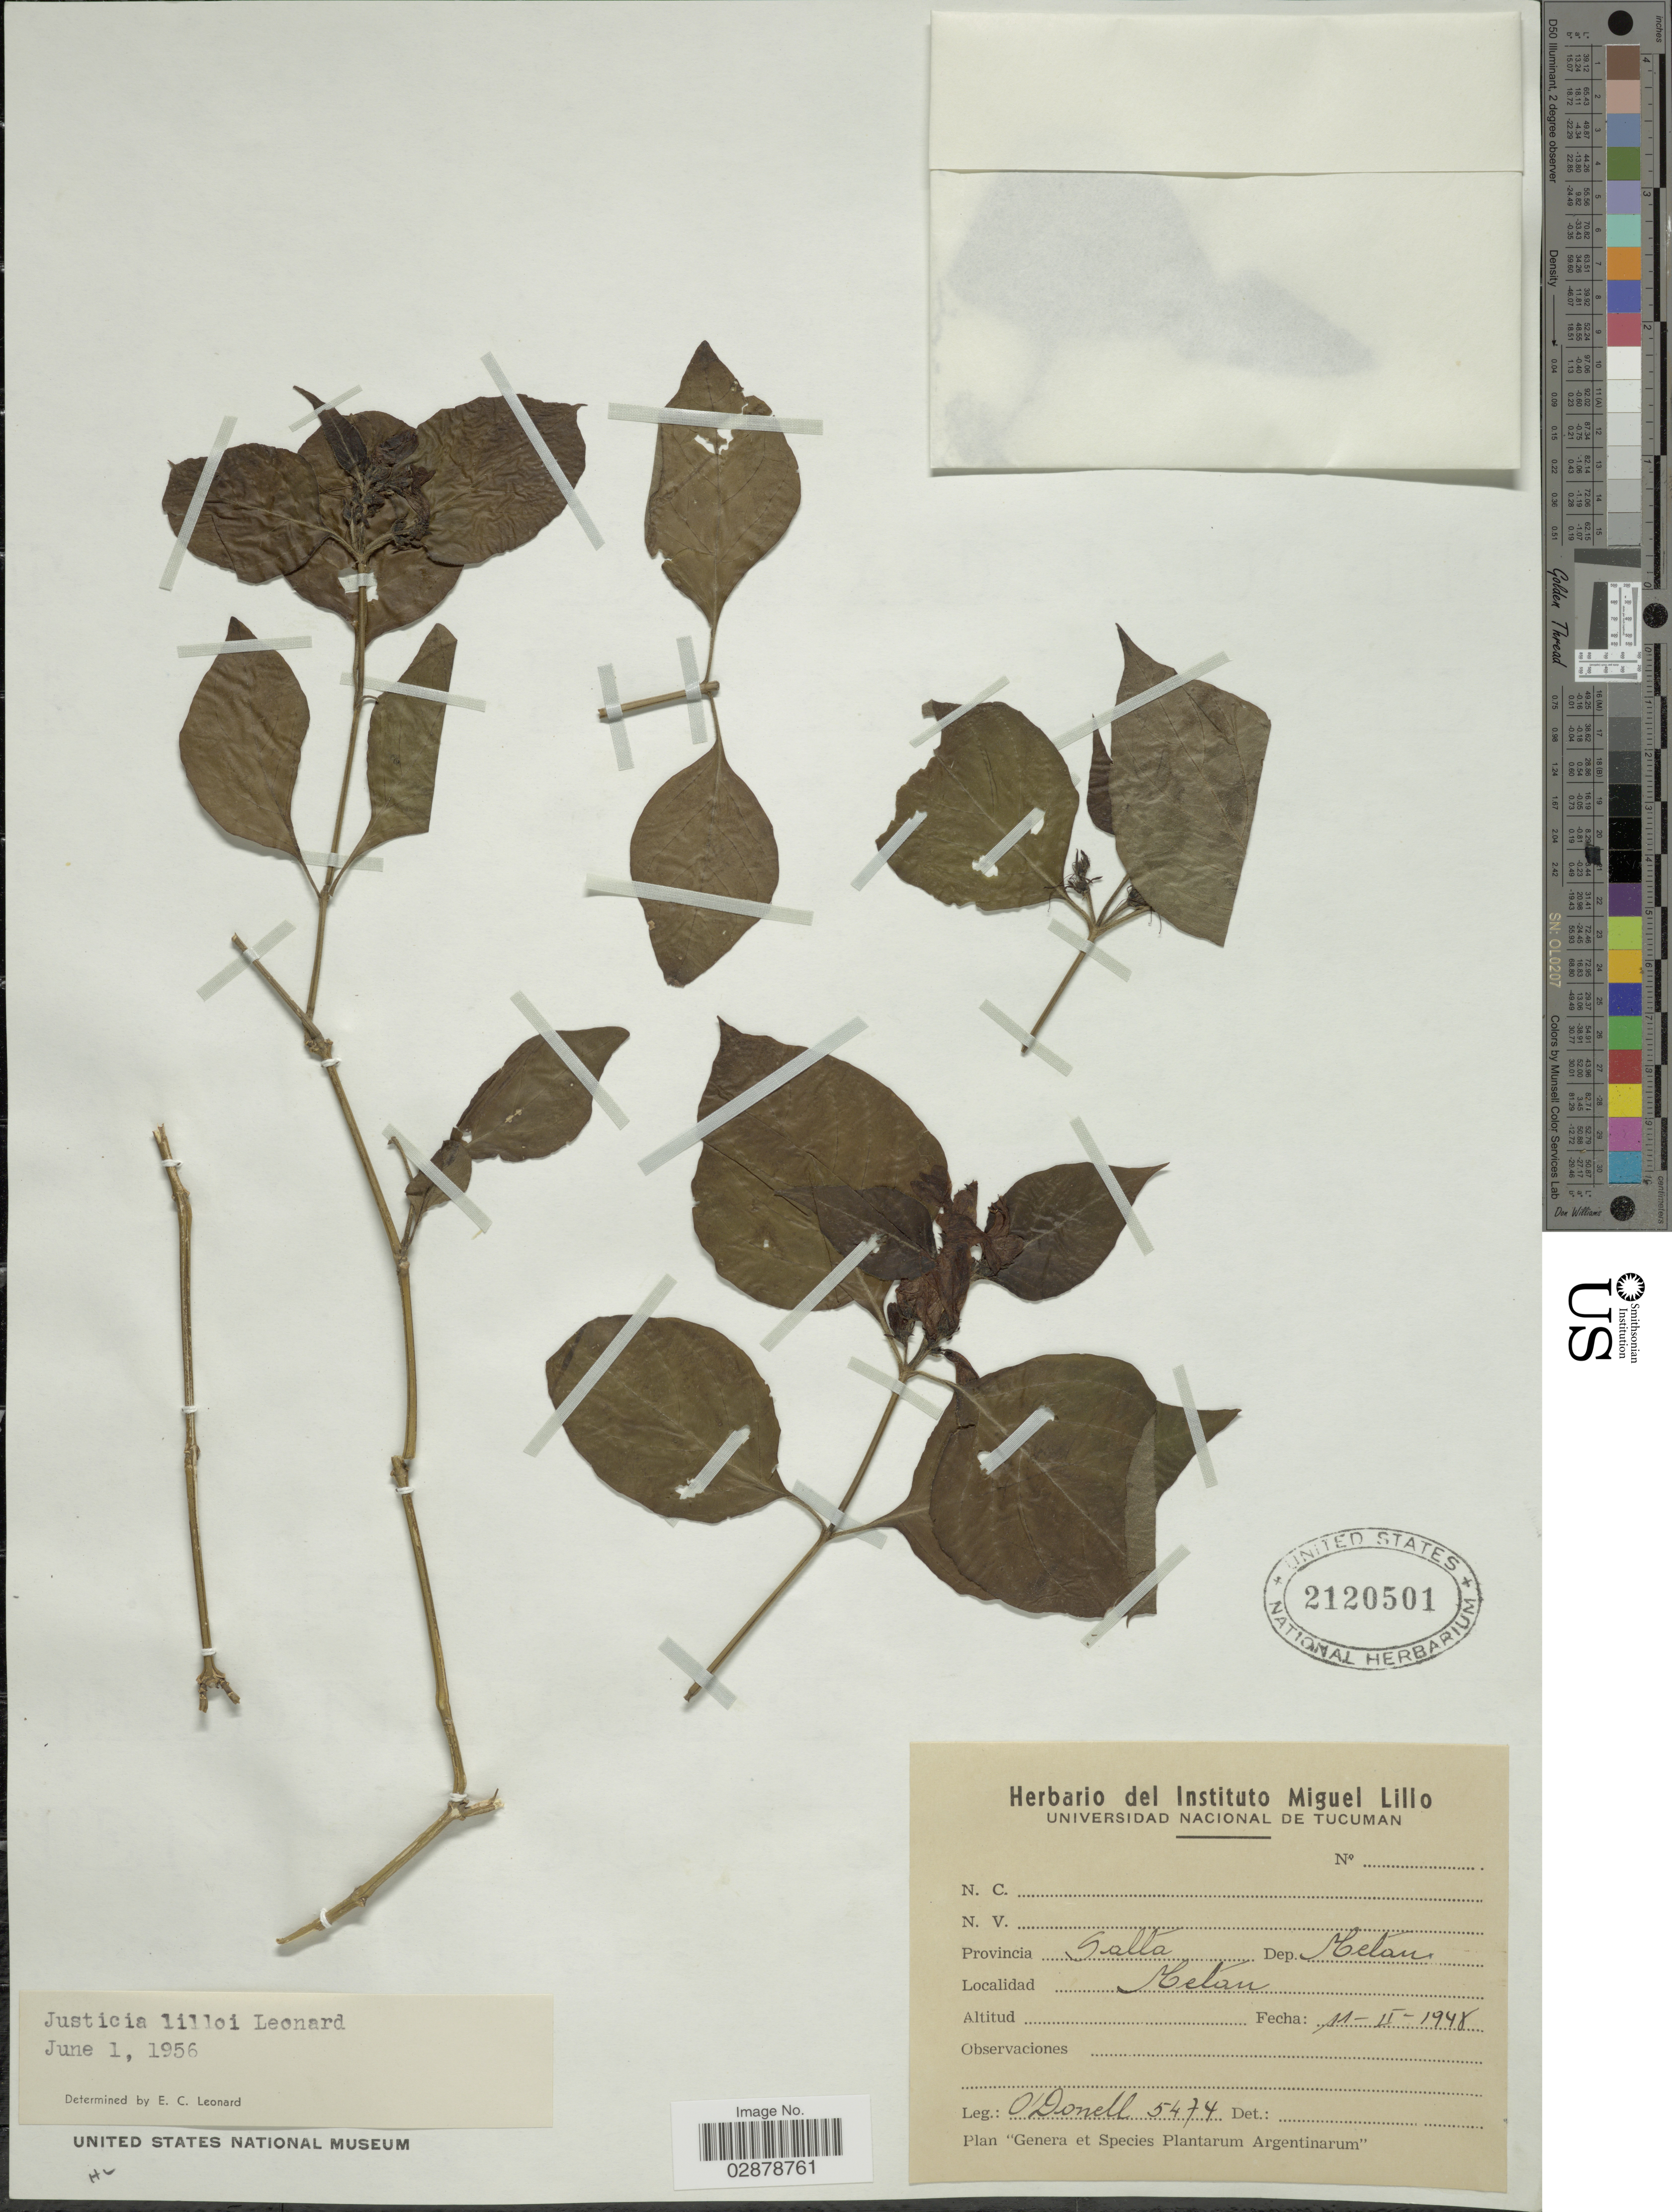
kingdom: Plantae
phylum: Tracheophyta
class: Magnoliopsida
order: Lamiales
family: Acanthaceae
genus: Justicia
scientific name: Justicia corumbensis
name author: (Lindau) Wassh. & C. Ezcurra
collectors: -- O'Donell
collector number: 5474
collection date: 1948-02-11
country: Argentina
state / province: Salta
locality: Dep. Metan. Metan.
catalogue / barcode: US 2120501